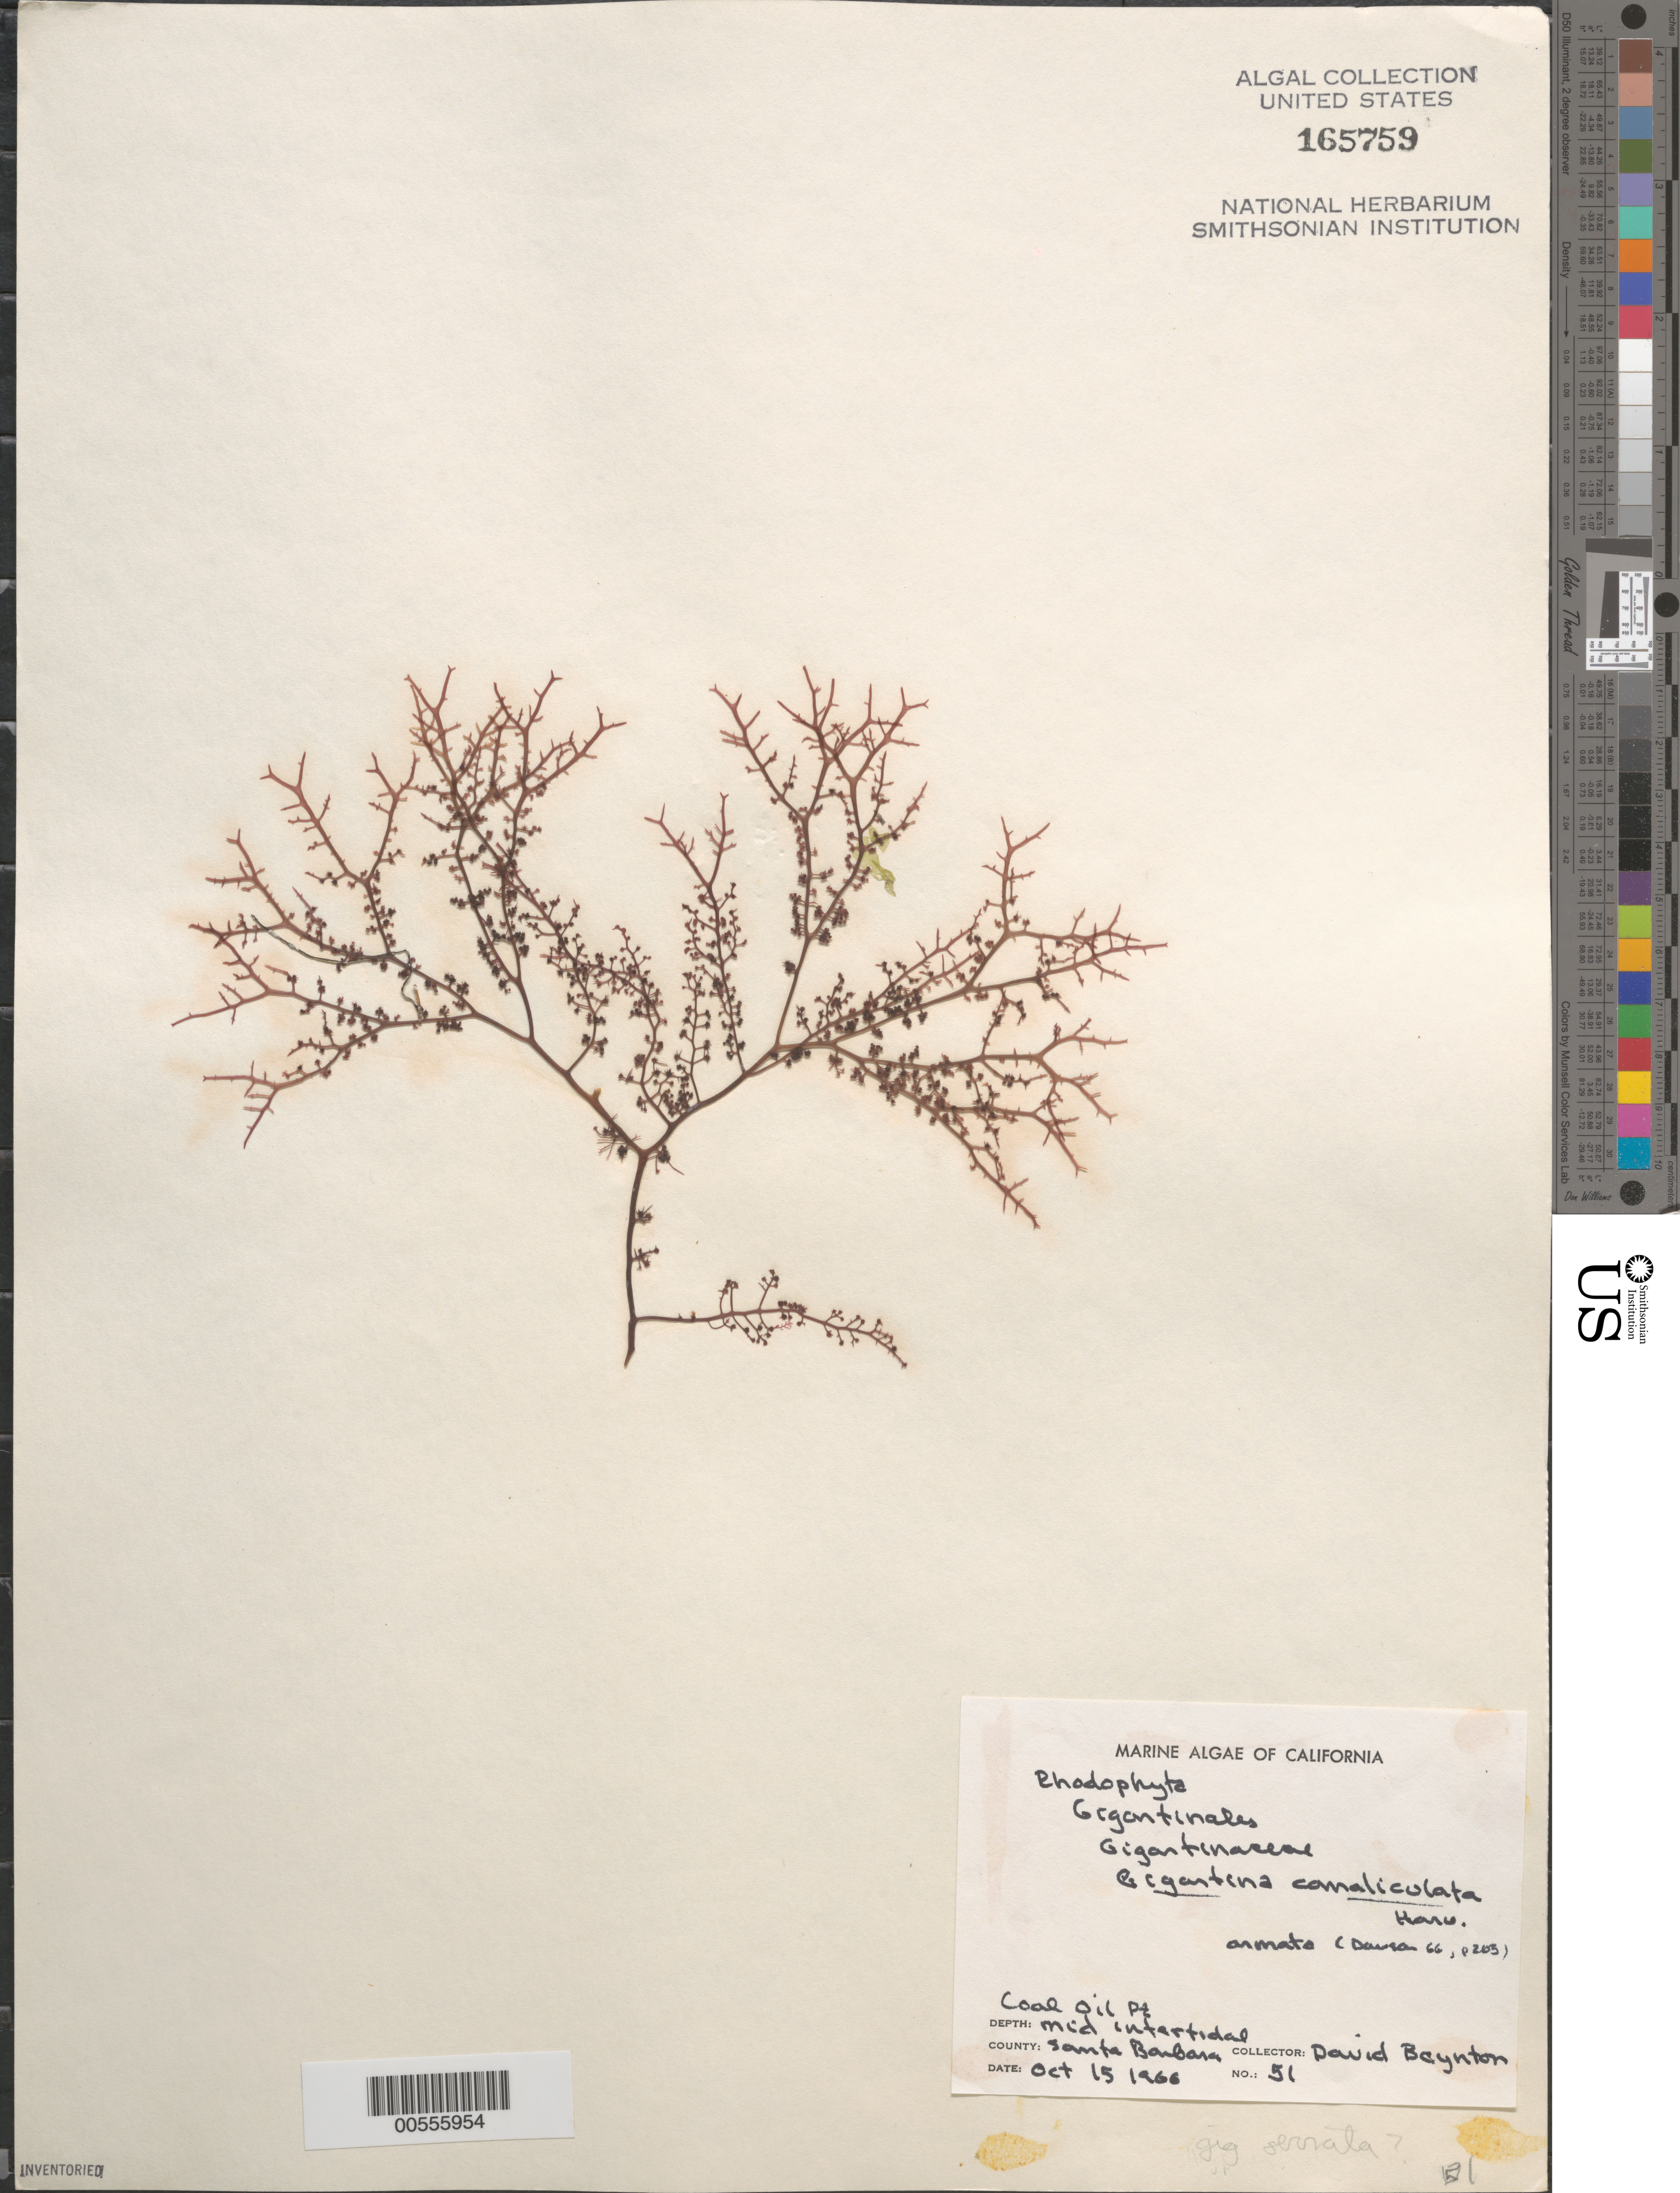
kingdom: Plantae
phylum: Rhodophyta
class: Florideophyceae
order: Gigartinales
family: Gigartinaceae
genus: Chondracanthus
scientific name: Chondracanthus canaliculatus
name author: (Harv.) Guiry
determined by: Algae name updating Project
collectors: D. Boynton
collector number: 51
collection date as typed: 15 Oct 1966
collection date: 1966-10-15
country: United States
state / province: California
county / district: Santa Barbara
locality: Coal Oil Point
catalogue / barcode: US 165759